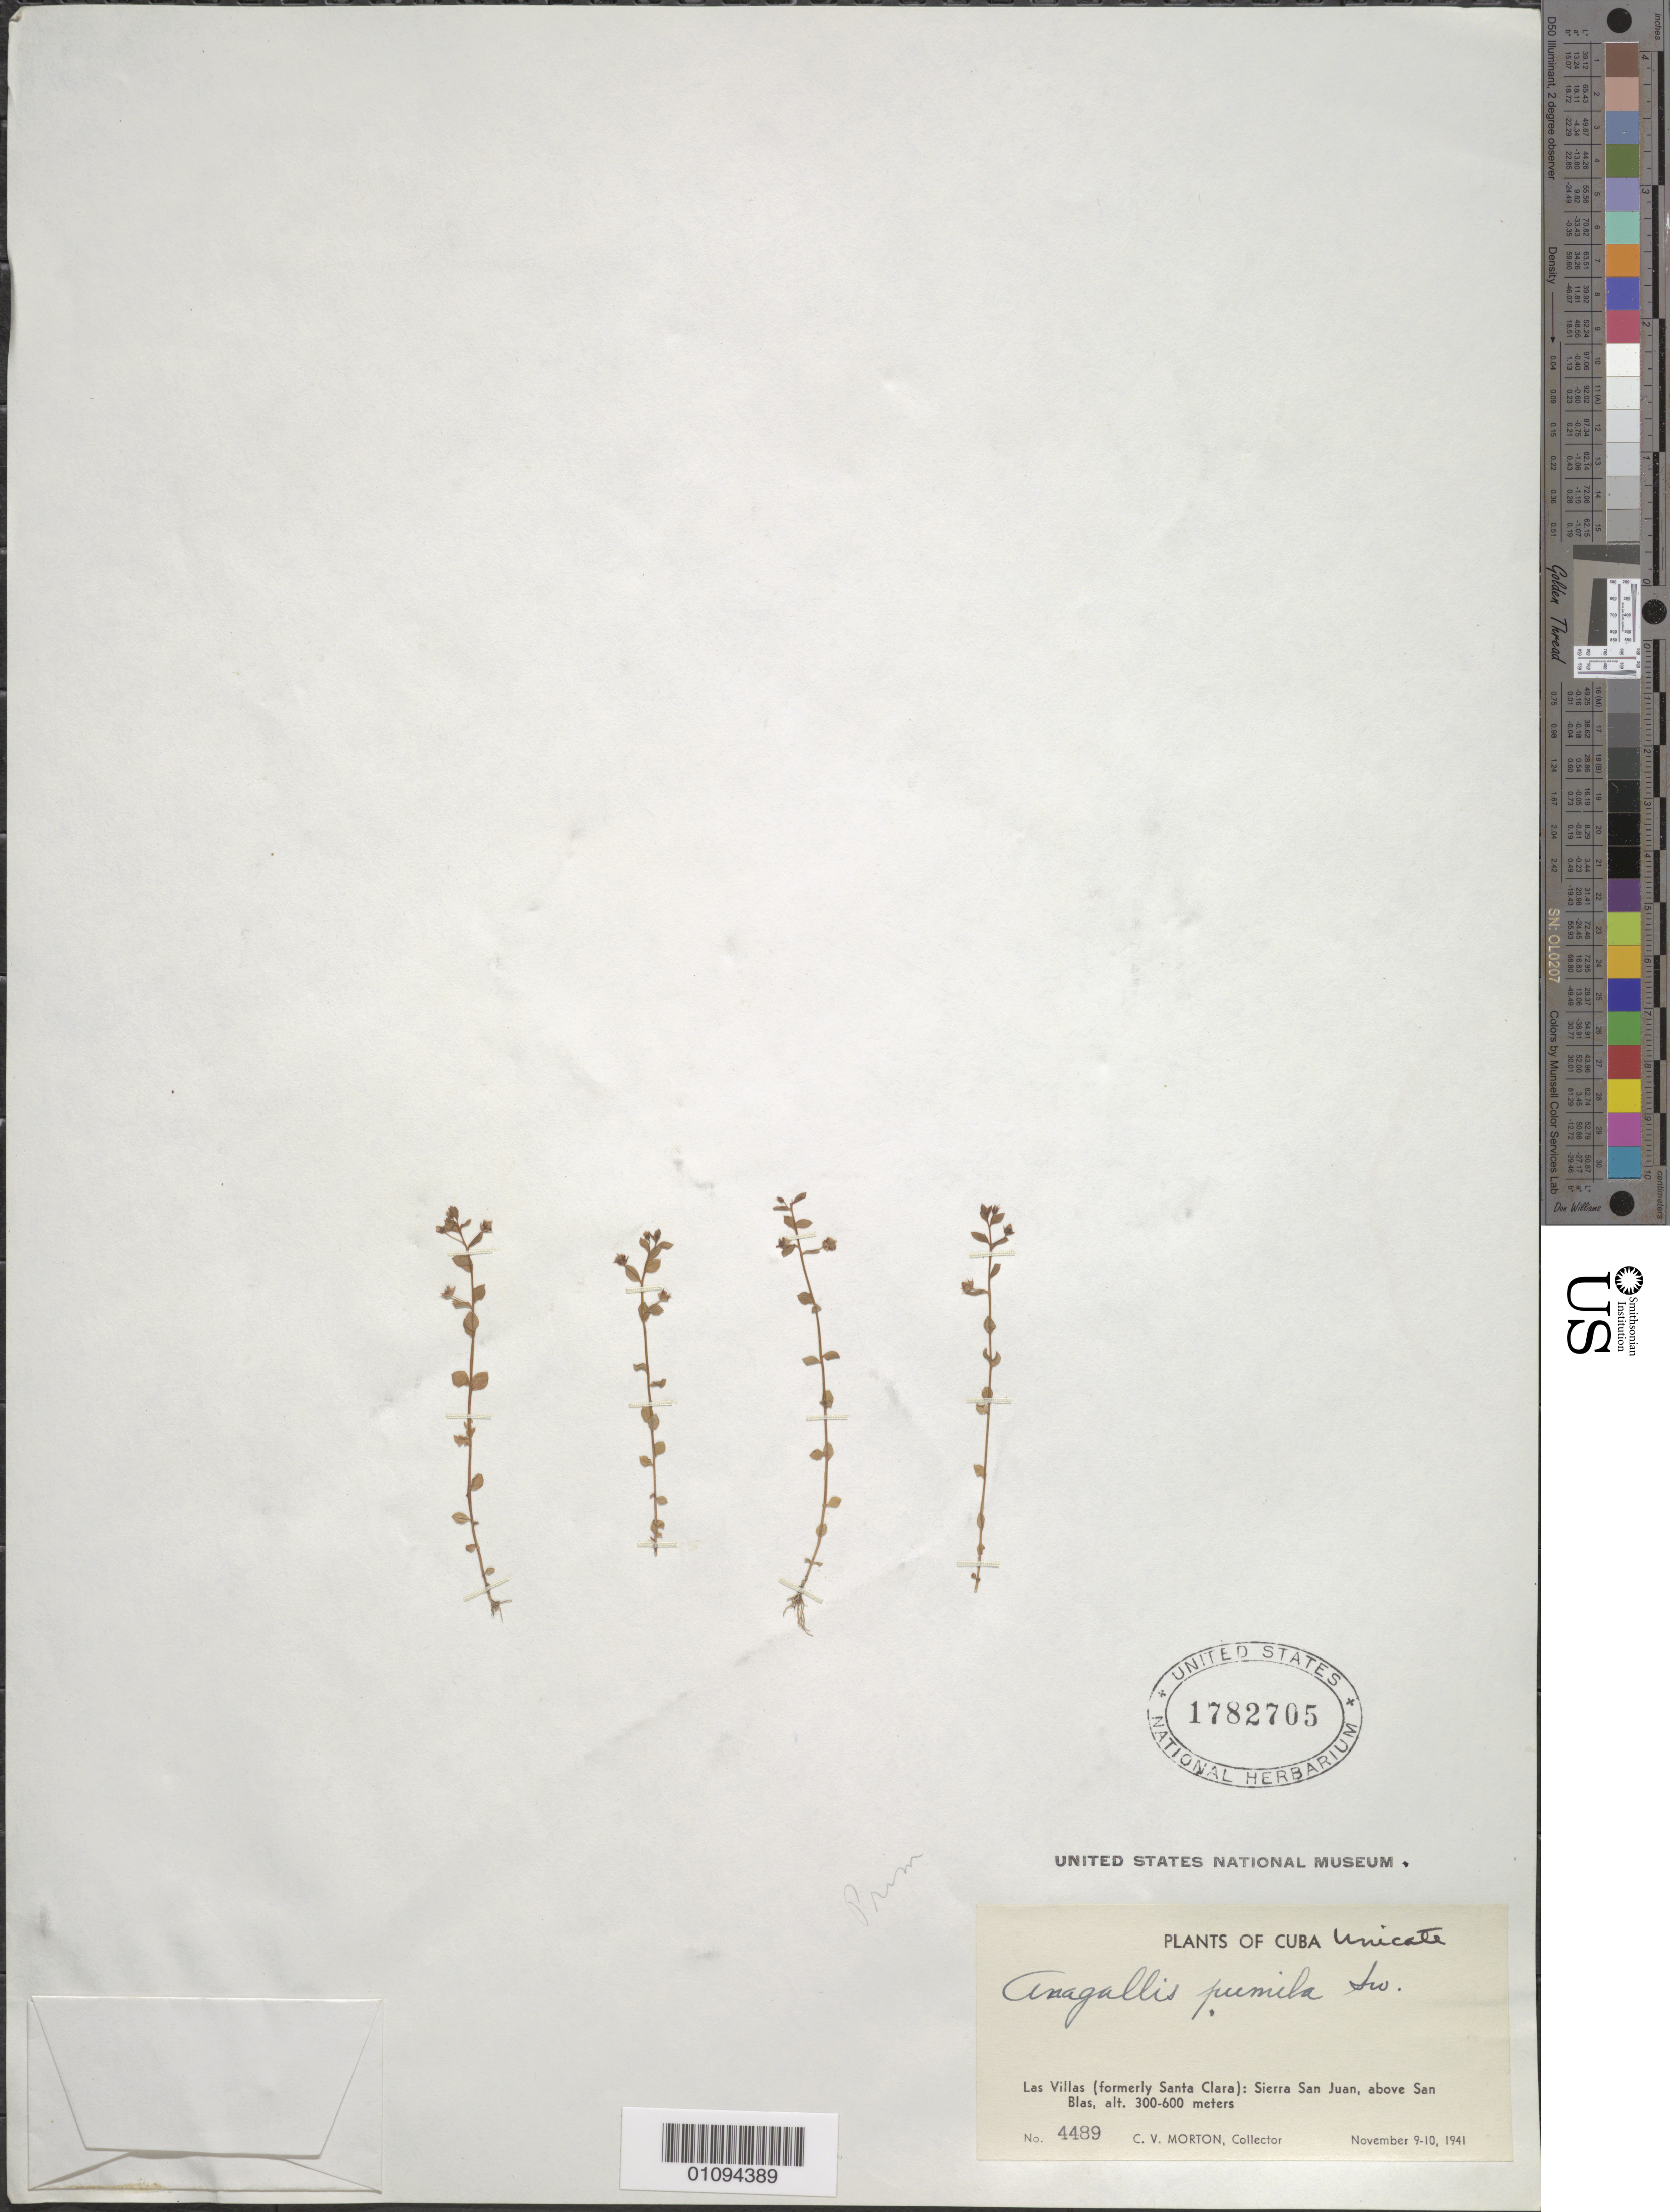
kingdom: Plantae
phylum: Tracheophyta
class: Magnoliopsida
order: Ericales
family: Primulaceae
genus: Anagallis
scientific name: Anagallis pumila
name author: Sw.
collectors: C. V. Morton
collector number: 4489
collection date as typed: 09 Nov 1941 to 10 Nov 1941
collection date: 1941-11-09/1941-11-10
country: Cuba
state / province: Las Villas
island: Cuba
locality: Las Villas (formerly Santa Clara), Sierra de San Juan, above San Blas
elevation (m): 300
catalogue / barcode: US 1782705